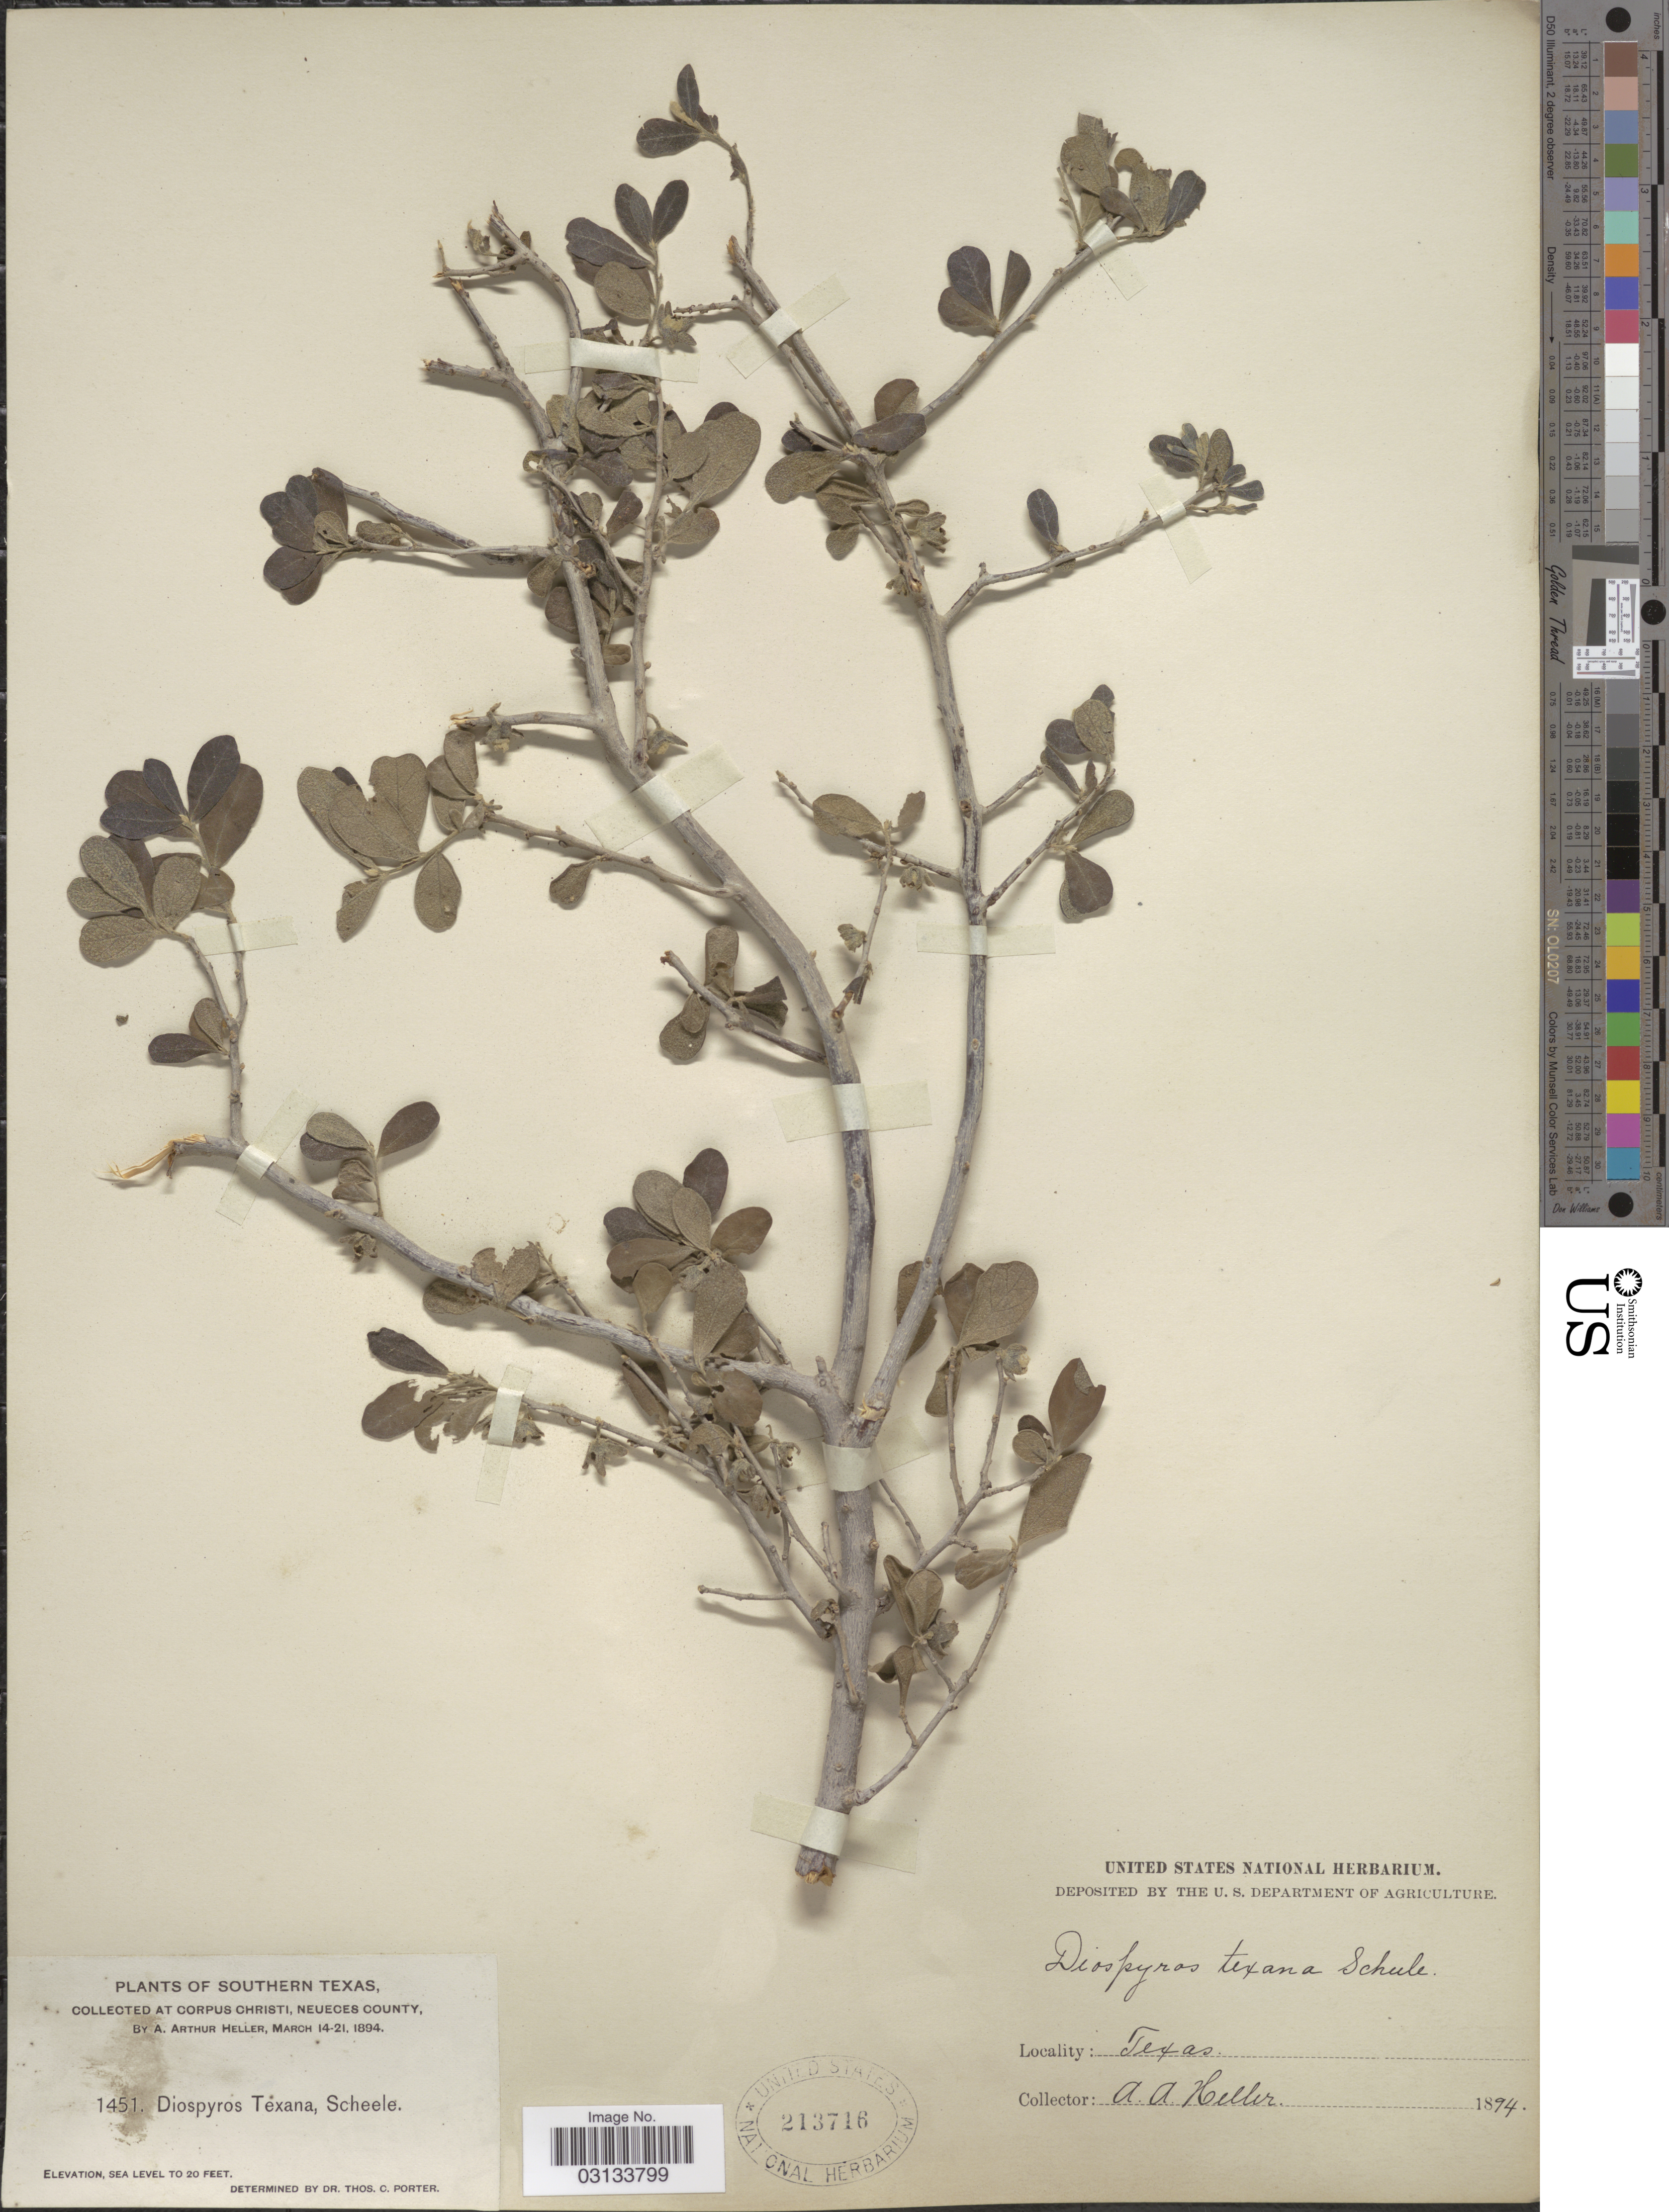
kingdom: Plantae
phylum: Tracheophyta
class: Magnoliopsida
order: Ericales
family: Ebenaceae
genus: Diospyros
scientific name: Diospyros texana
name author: Scheele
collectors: A. A. Heller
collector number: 1451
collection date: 1894-03-14/1894-03-21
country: United States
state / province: Texas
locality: Southern Texas. Corpus Christi, Neueces County.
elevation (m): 0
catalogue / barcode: US 213716